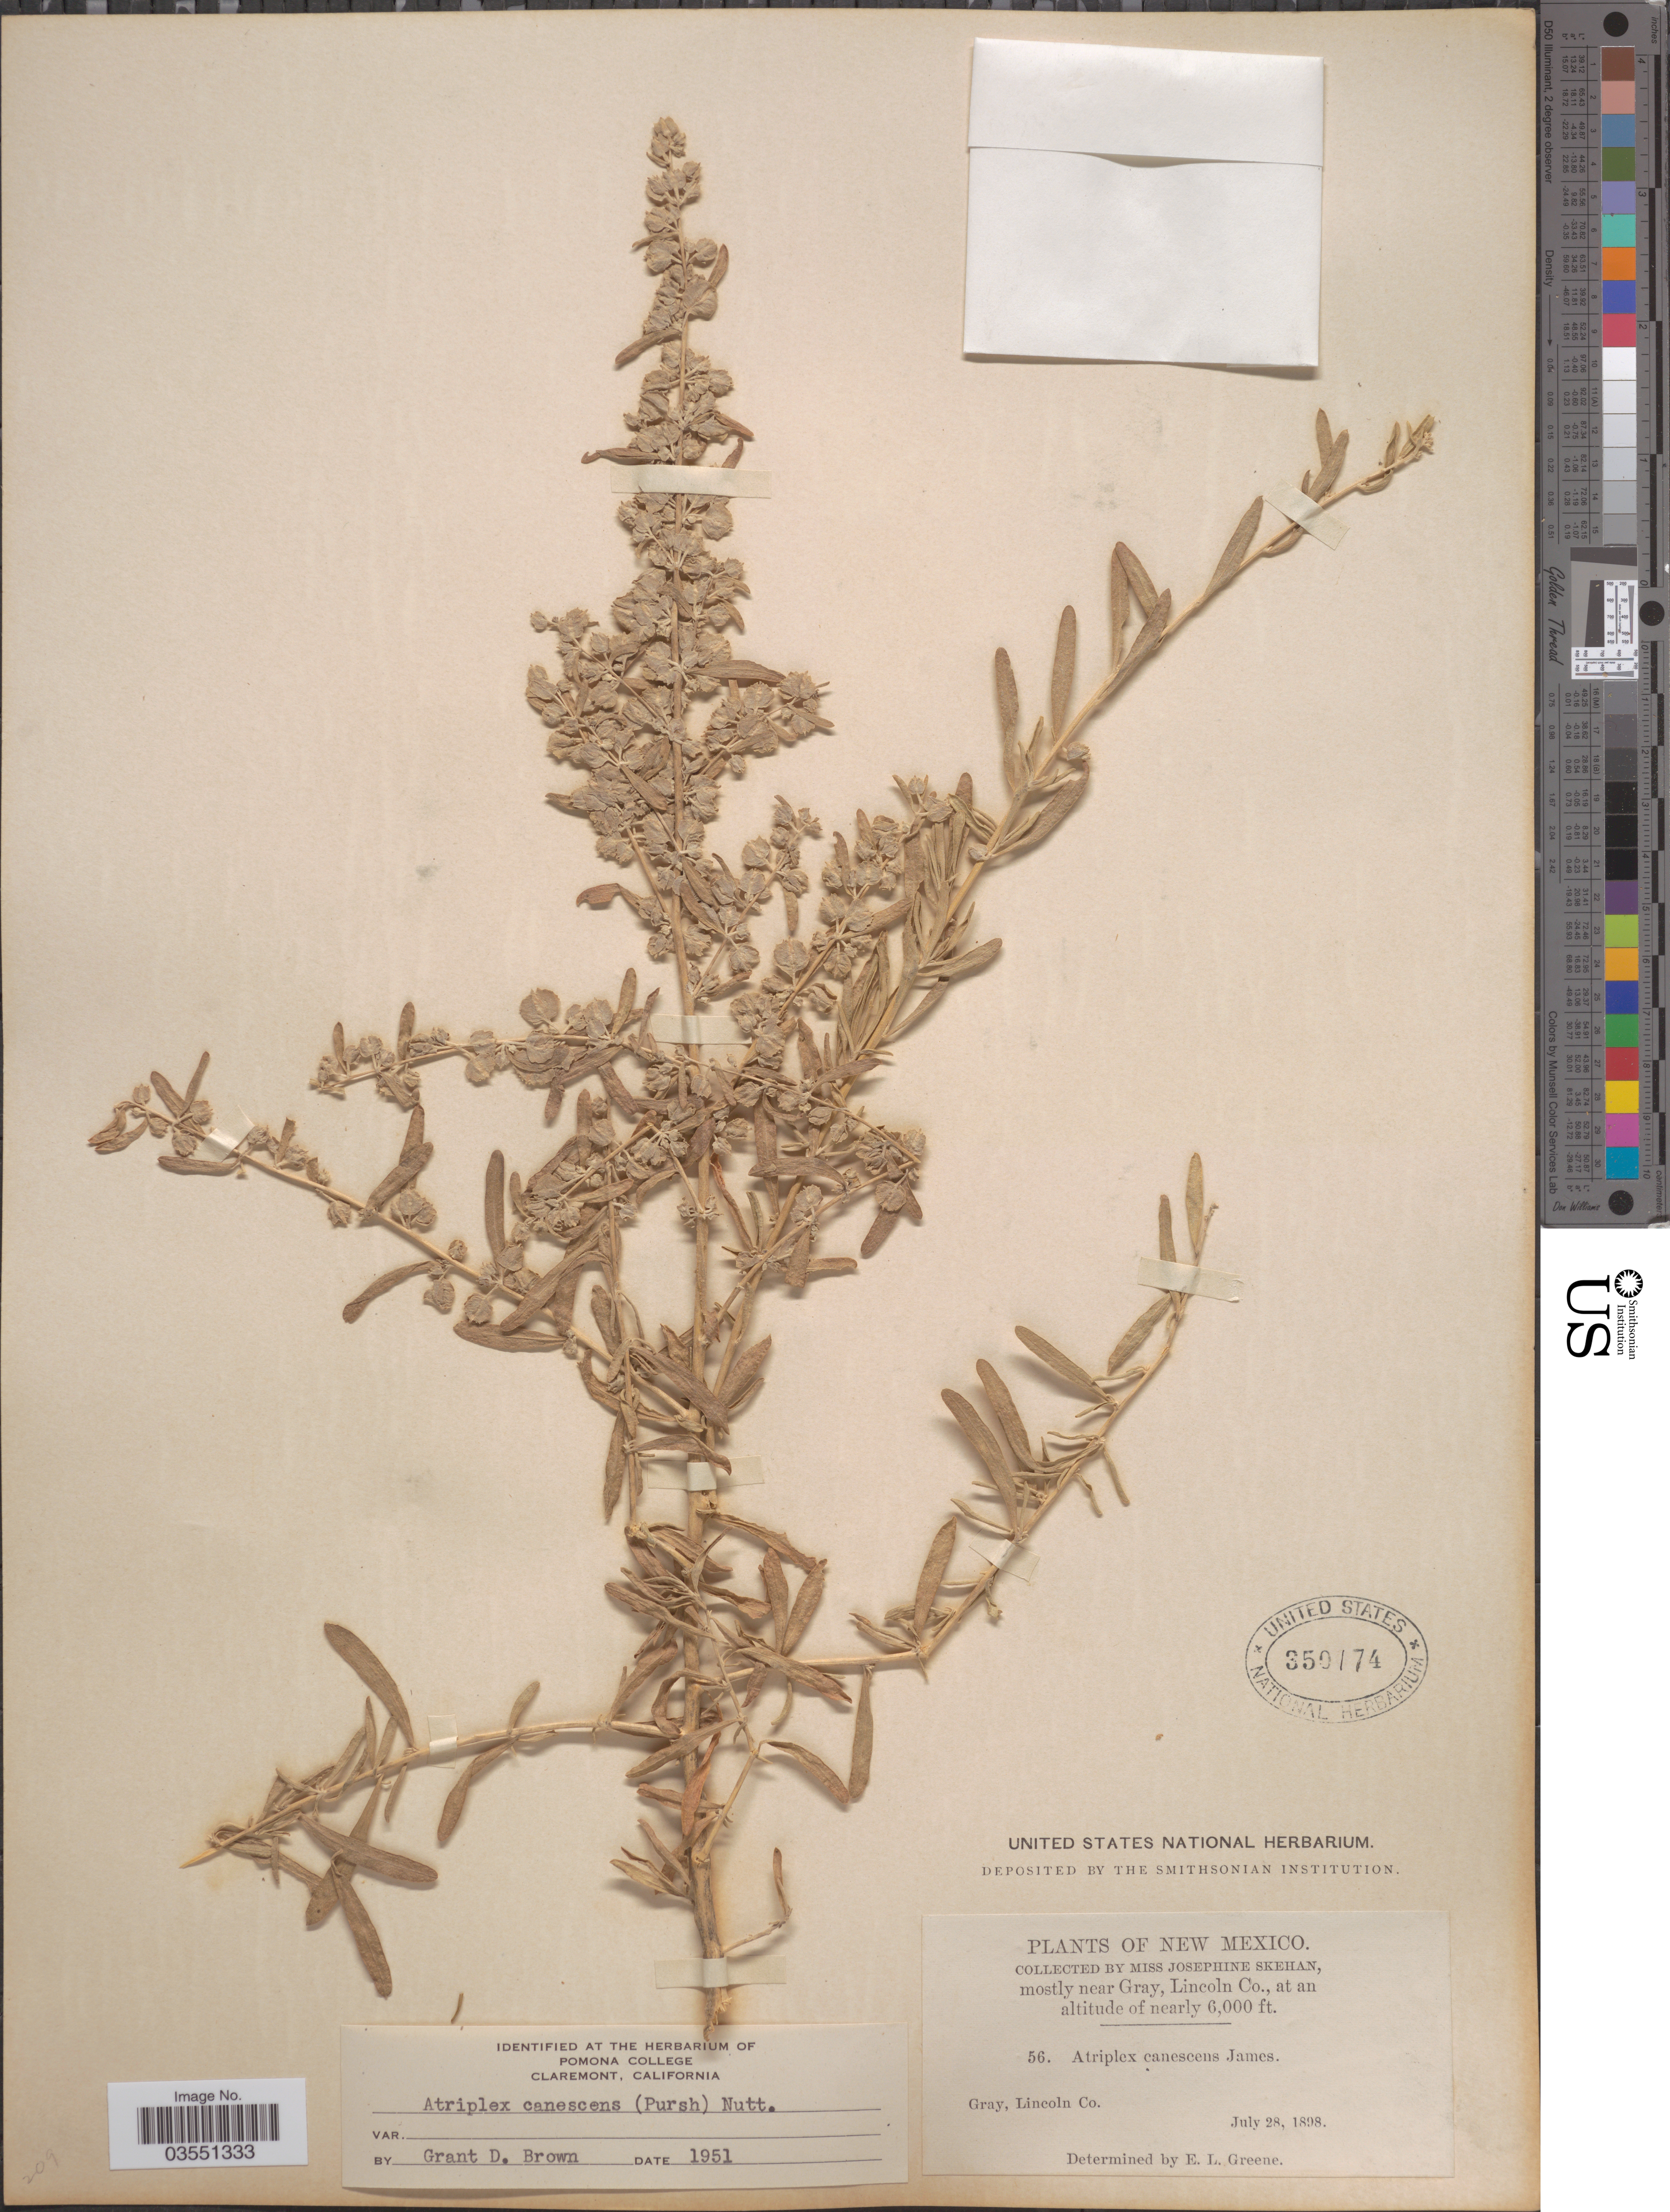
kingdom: Plantae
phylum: Tracheophyta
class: Magnoliopsida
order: Caryophyllales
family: Amaranthaceae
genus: Atriplex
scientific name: Atriplex canescens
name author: (Pursh) Nutt.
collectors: J. Skehan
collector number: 56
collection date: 1898-07-28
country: United States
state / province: New Mexico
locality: Near Gray, Lincoln Co. Gray.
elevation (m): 1829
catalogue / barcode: US 350174